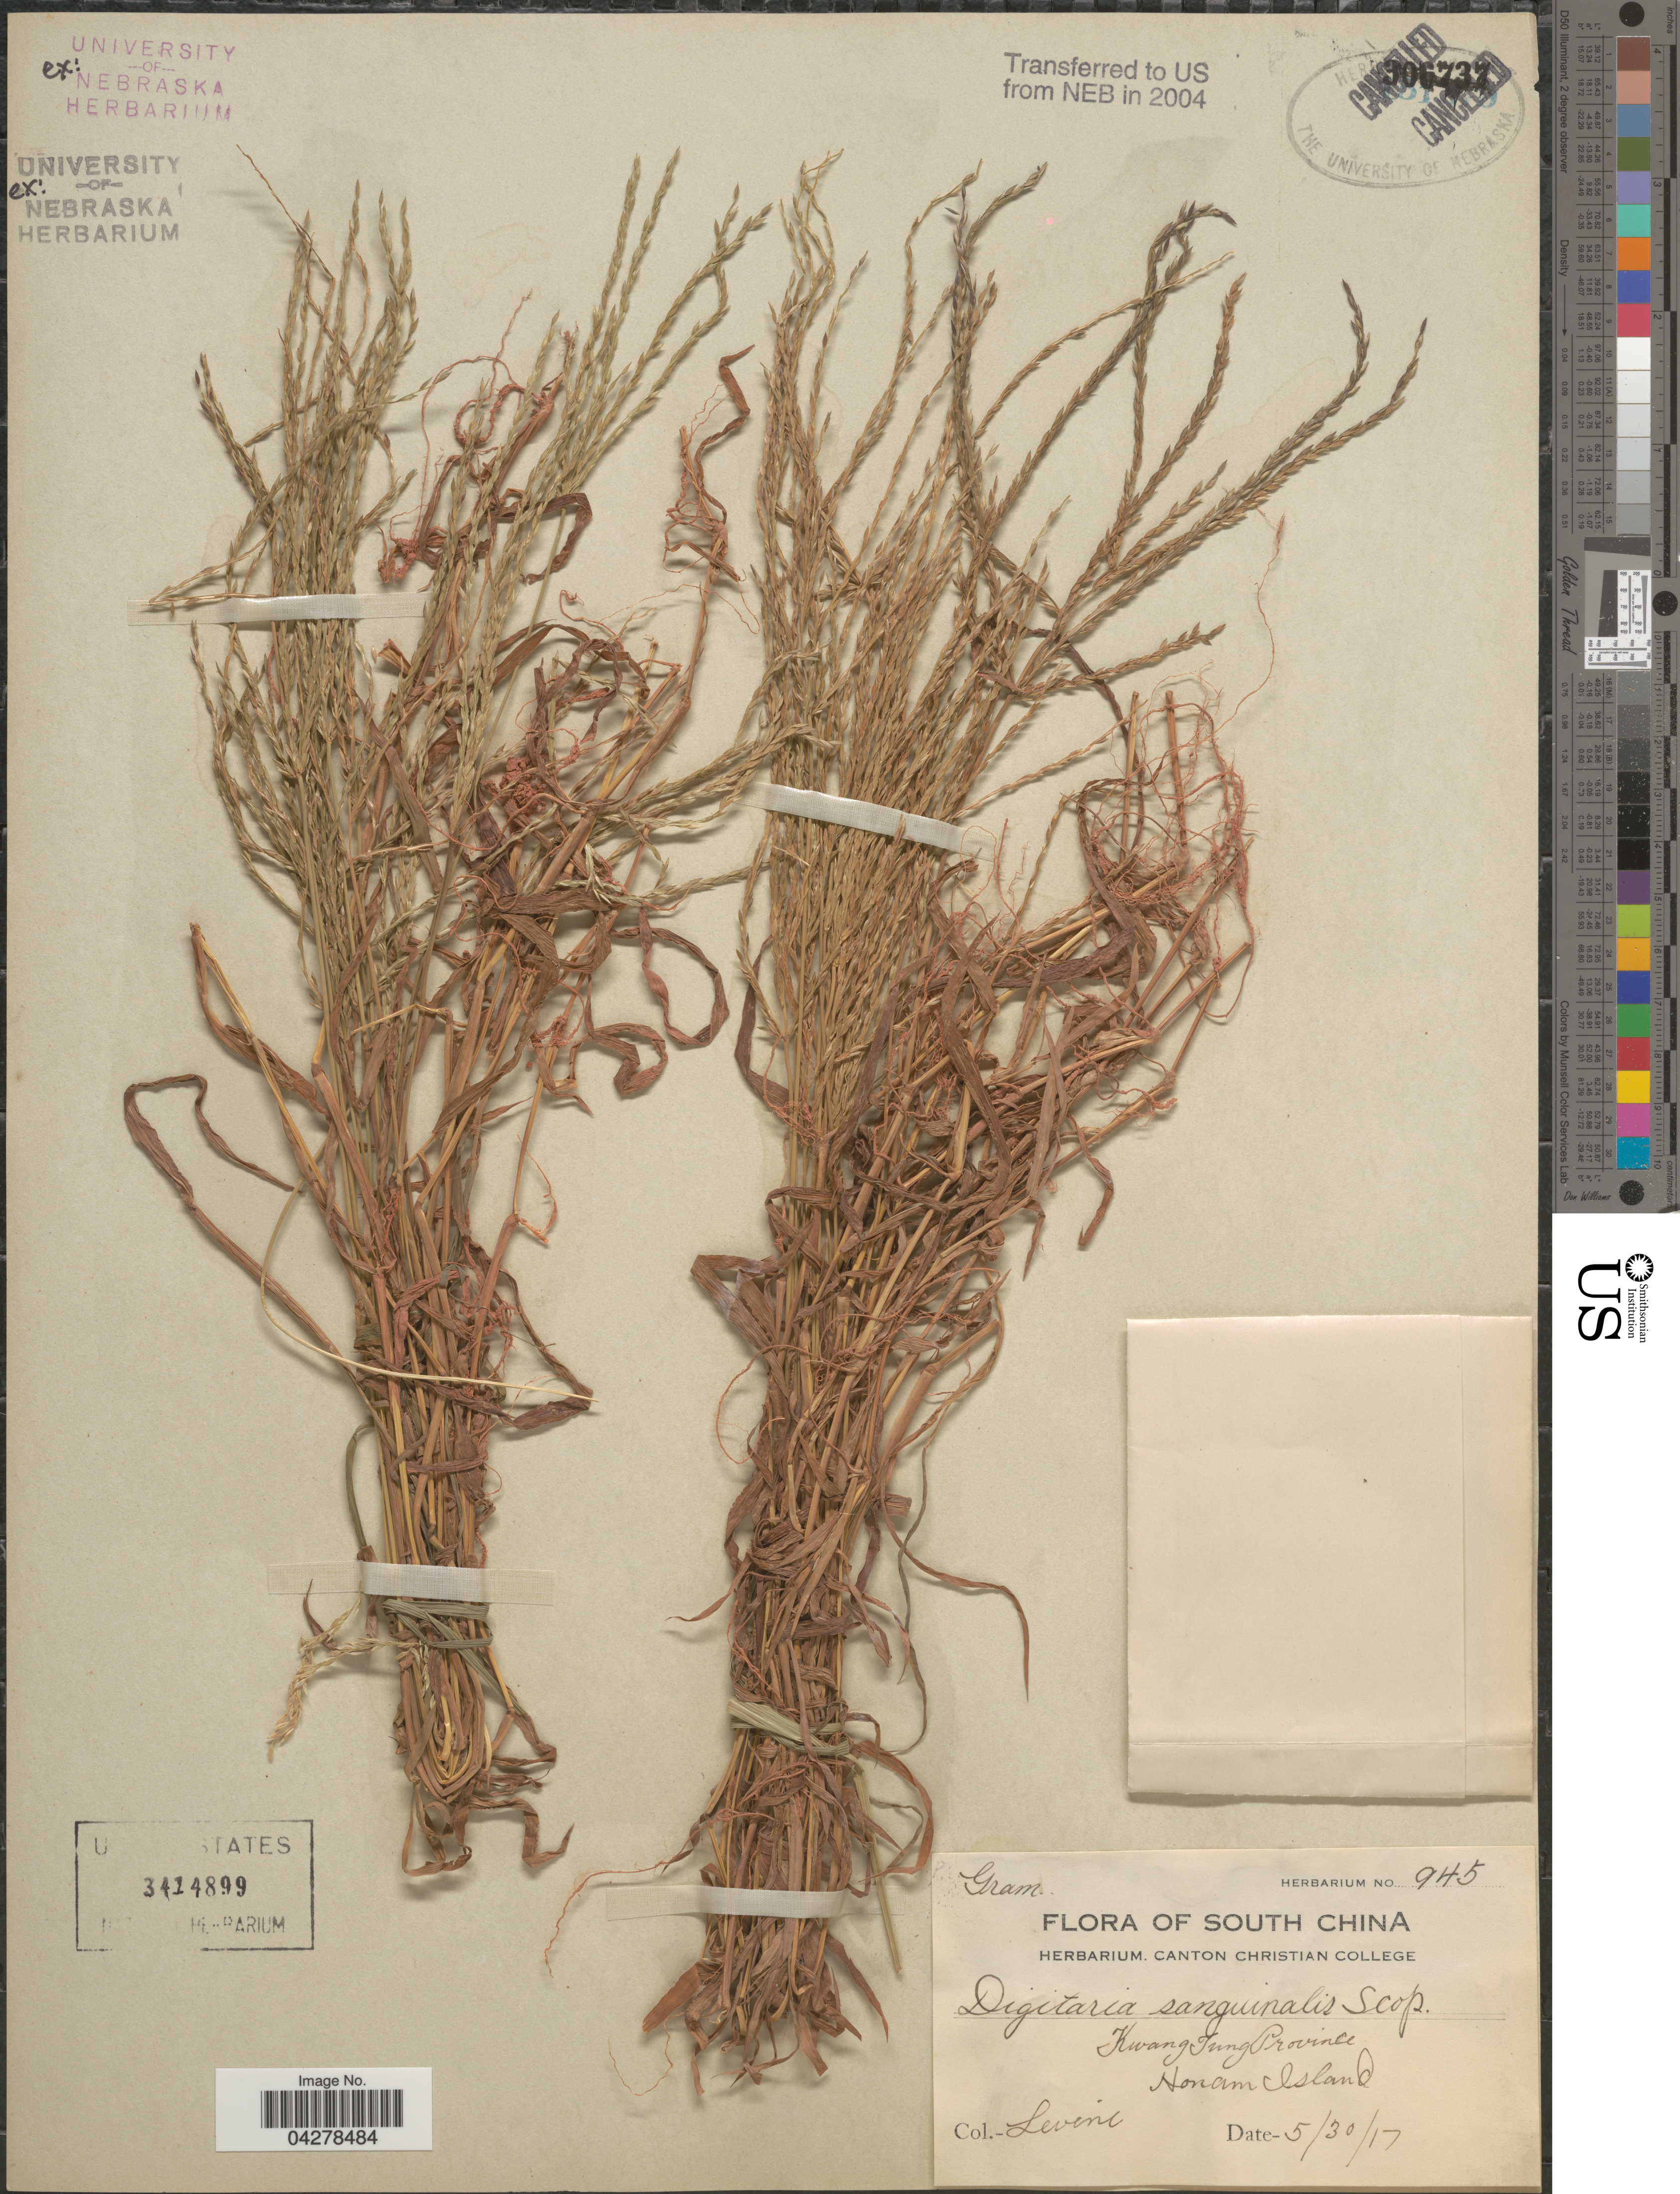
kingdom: Plantae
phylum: Tracheophyta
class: Liliopsida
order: Poales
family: Poaceae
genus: Digitaria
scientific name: Digitaria sanguinalis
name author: (L.) Scop.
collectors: -. Levine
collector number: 945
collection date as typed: Transcribed d/m/y: 30/5/17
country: China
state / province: Guangdong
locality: South China. Kwang Tung Province. Honam Island.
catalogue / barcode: US 3414899